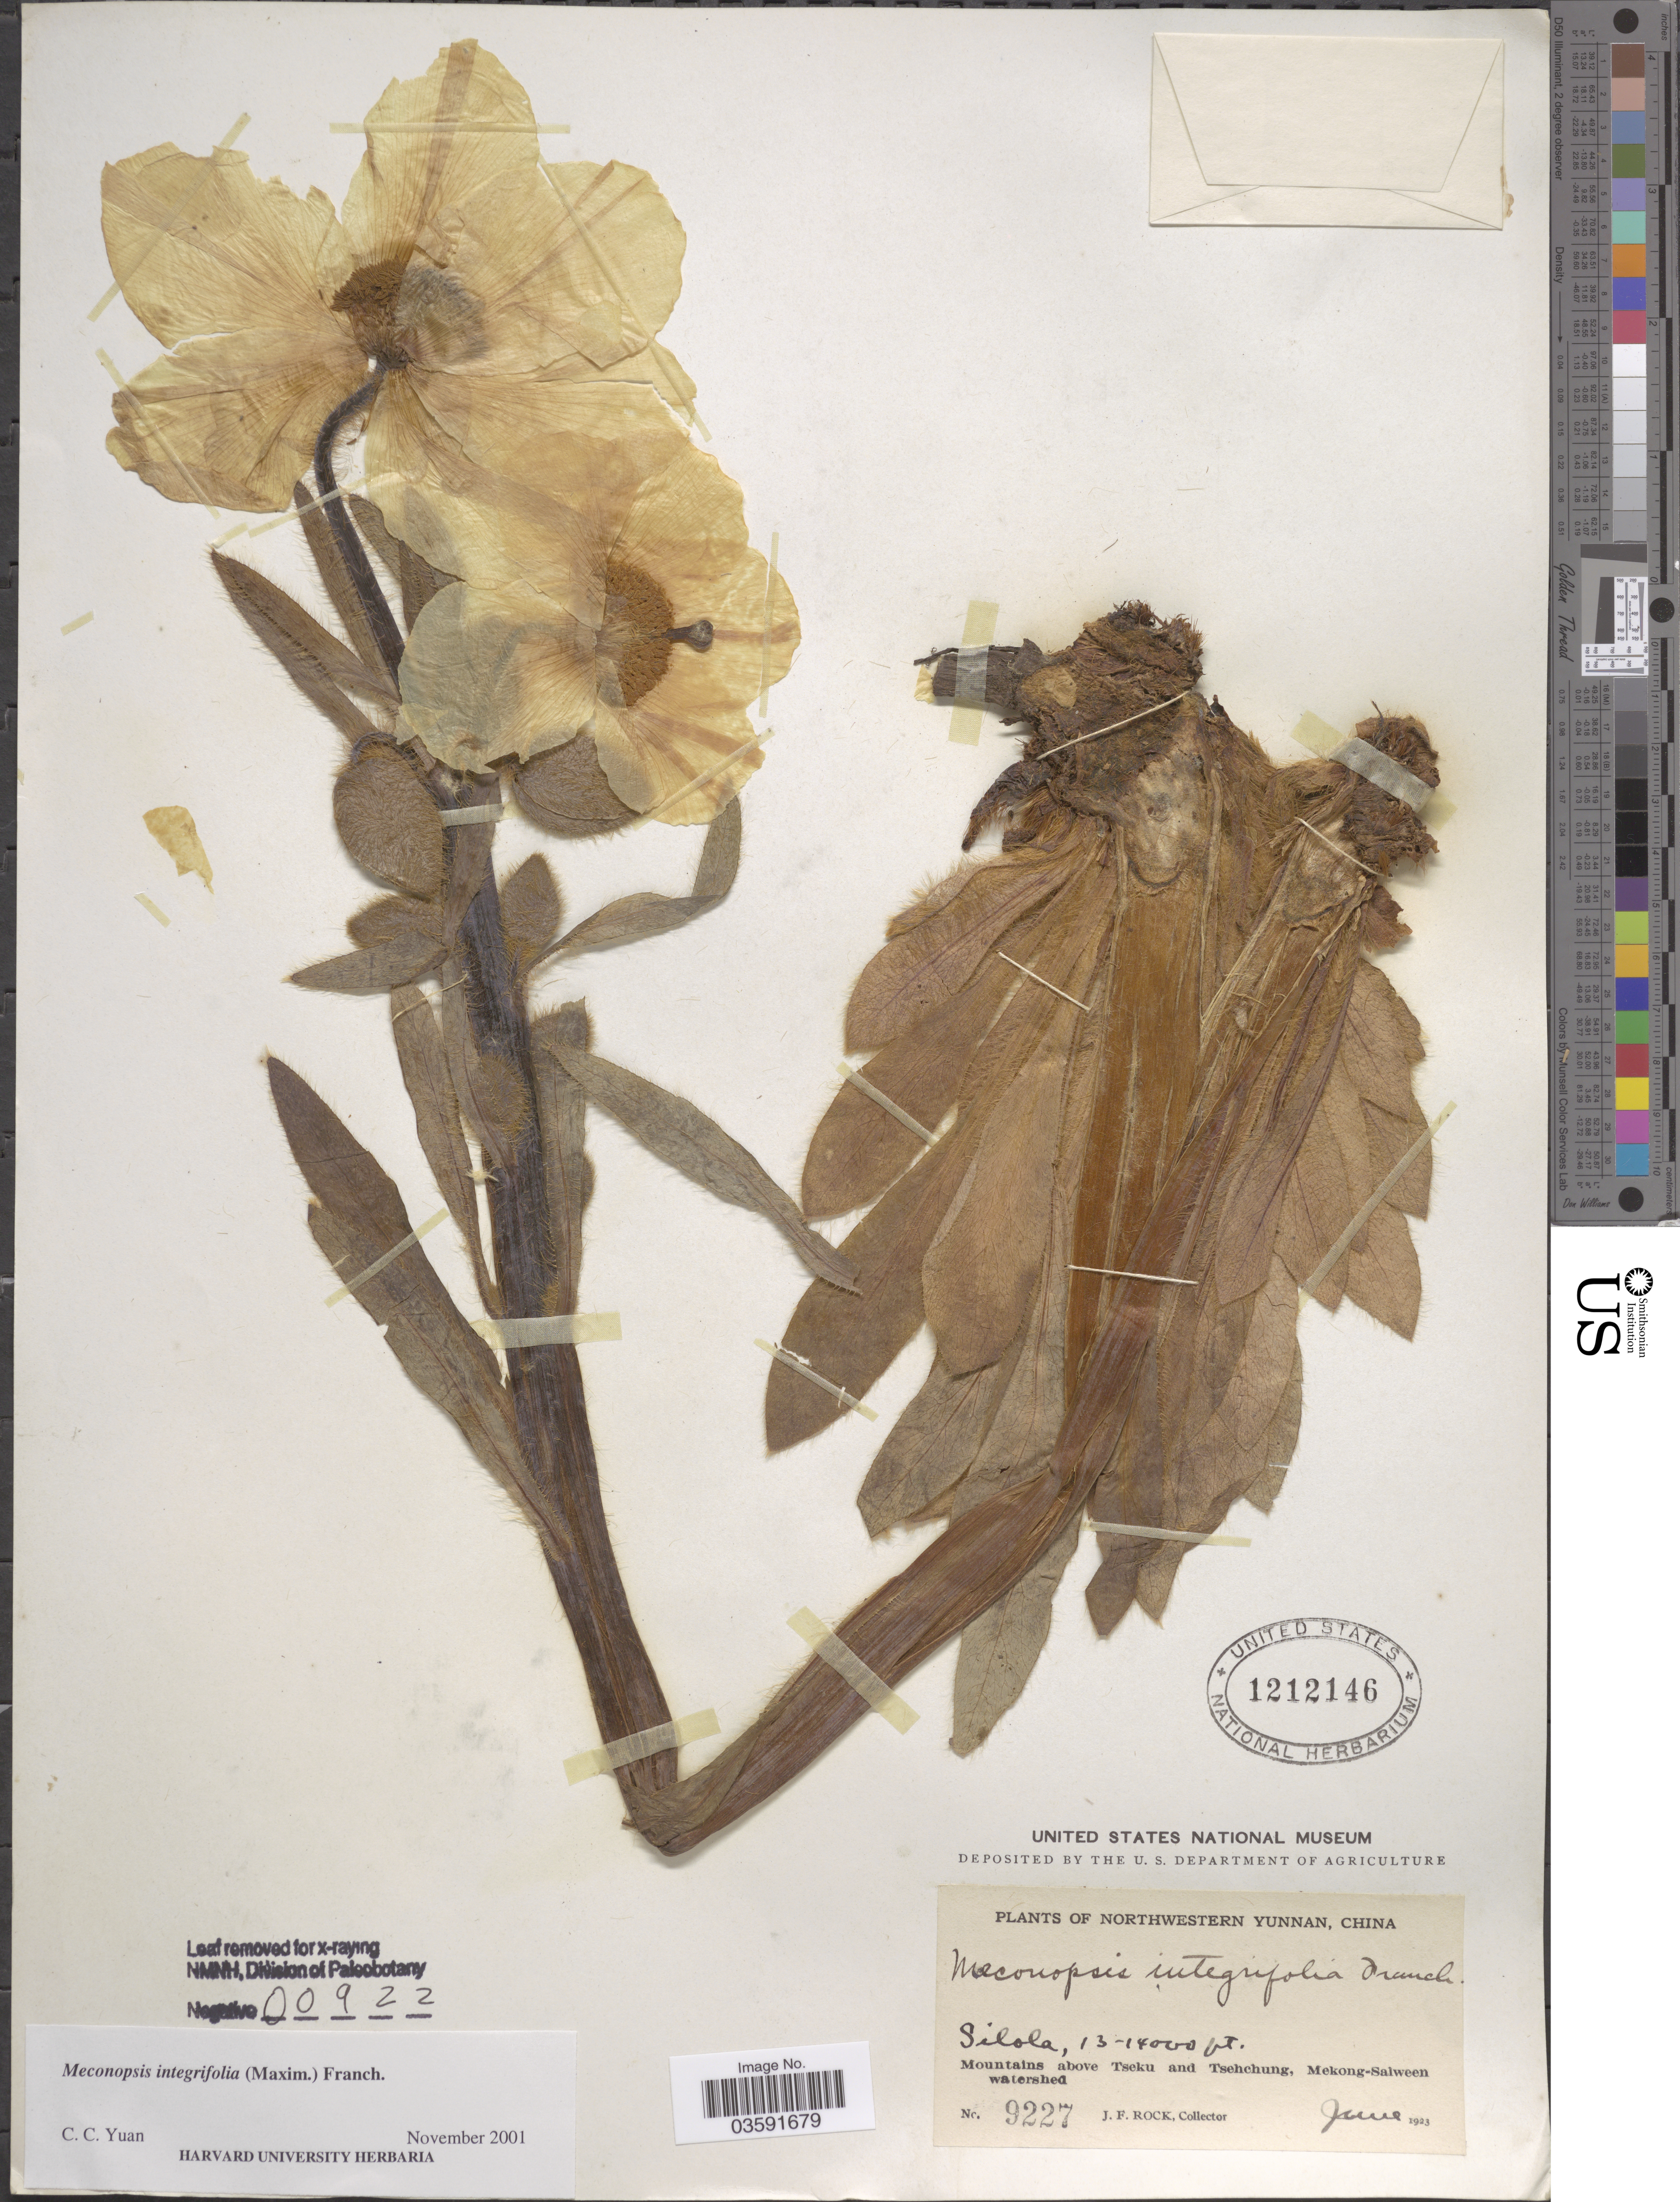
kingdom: Plantae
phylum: Tracheophyta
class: Magnoliopsida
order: Ranunculales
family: Papaveraceae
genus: Meconopsis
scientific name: Meconopsis integrifolia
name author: (Maxim.) Franch.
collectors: J. Rock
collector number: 9227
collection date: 1923-06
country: China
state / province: Yunnan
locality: Northwestern Yunnan. Silola. Mountains above Tseku and Tsehchung, Mekong-Salween watershed.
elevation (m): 3962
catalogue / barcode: US 1212146